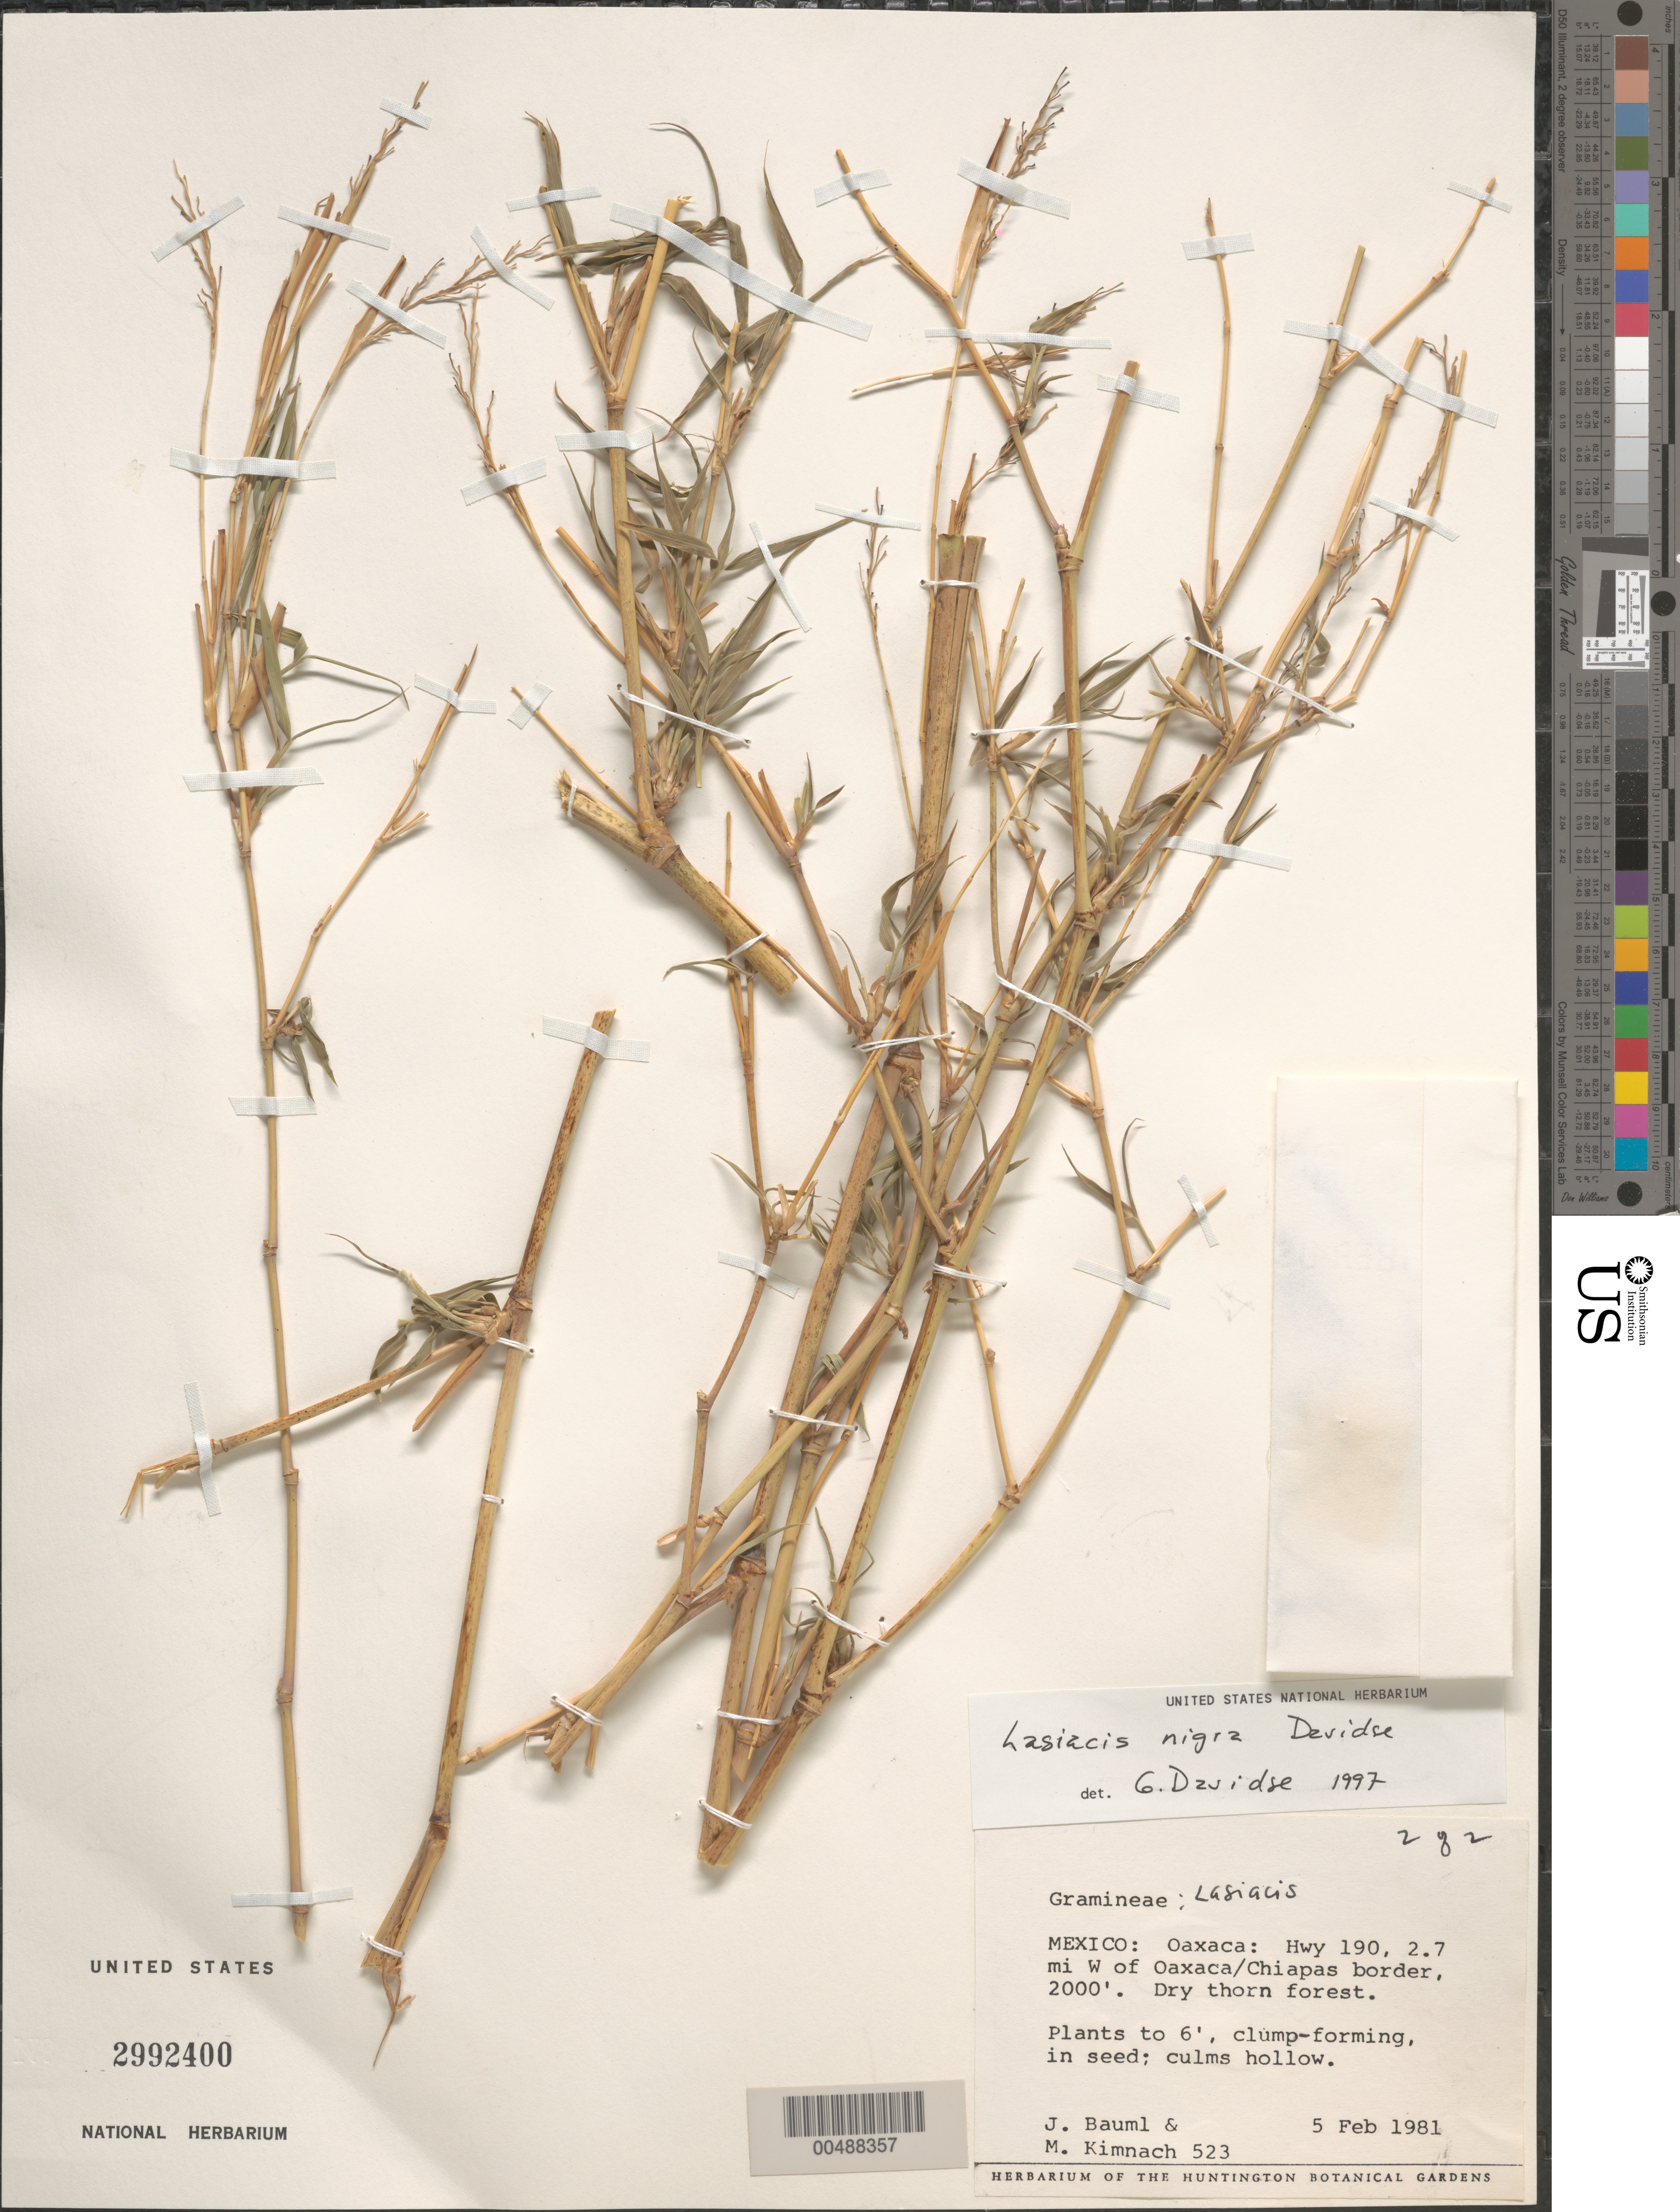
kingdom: Plantae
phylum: Tracheophyta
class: Liliopsida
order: Poales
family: Poaceae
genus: Lasiacis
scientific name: Lasiacis maxonii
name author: Swallen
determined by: Davidse, Gerrit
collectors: J. Bauml & M. W. Kimnach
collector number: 523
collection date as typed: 5 Feb 1981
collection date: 1981-02-05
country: Mexico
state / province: Oaxaca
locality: Hwy 190, 2.7 mi W of Oaxaca/Chiapas border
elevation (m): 610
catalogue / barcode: US 2992400